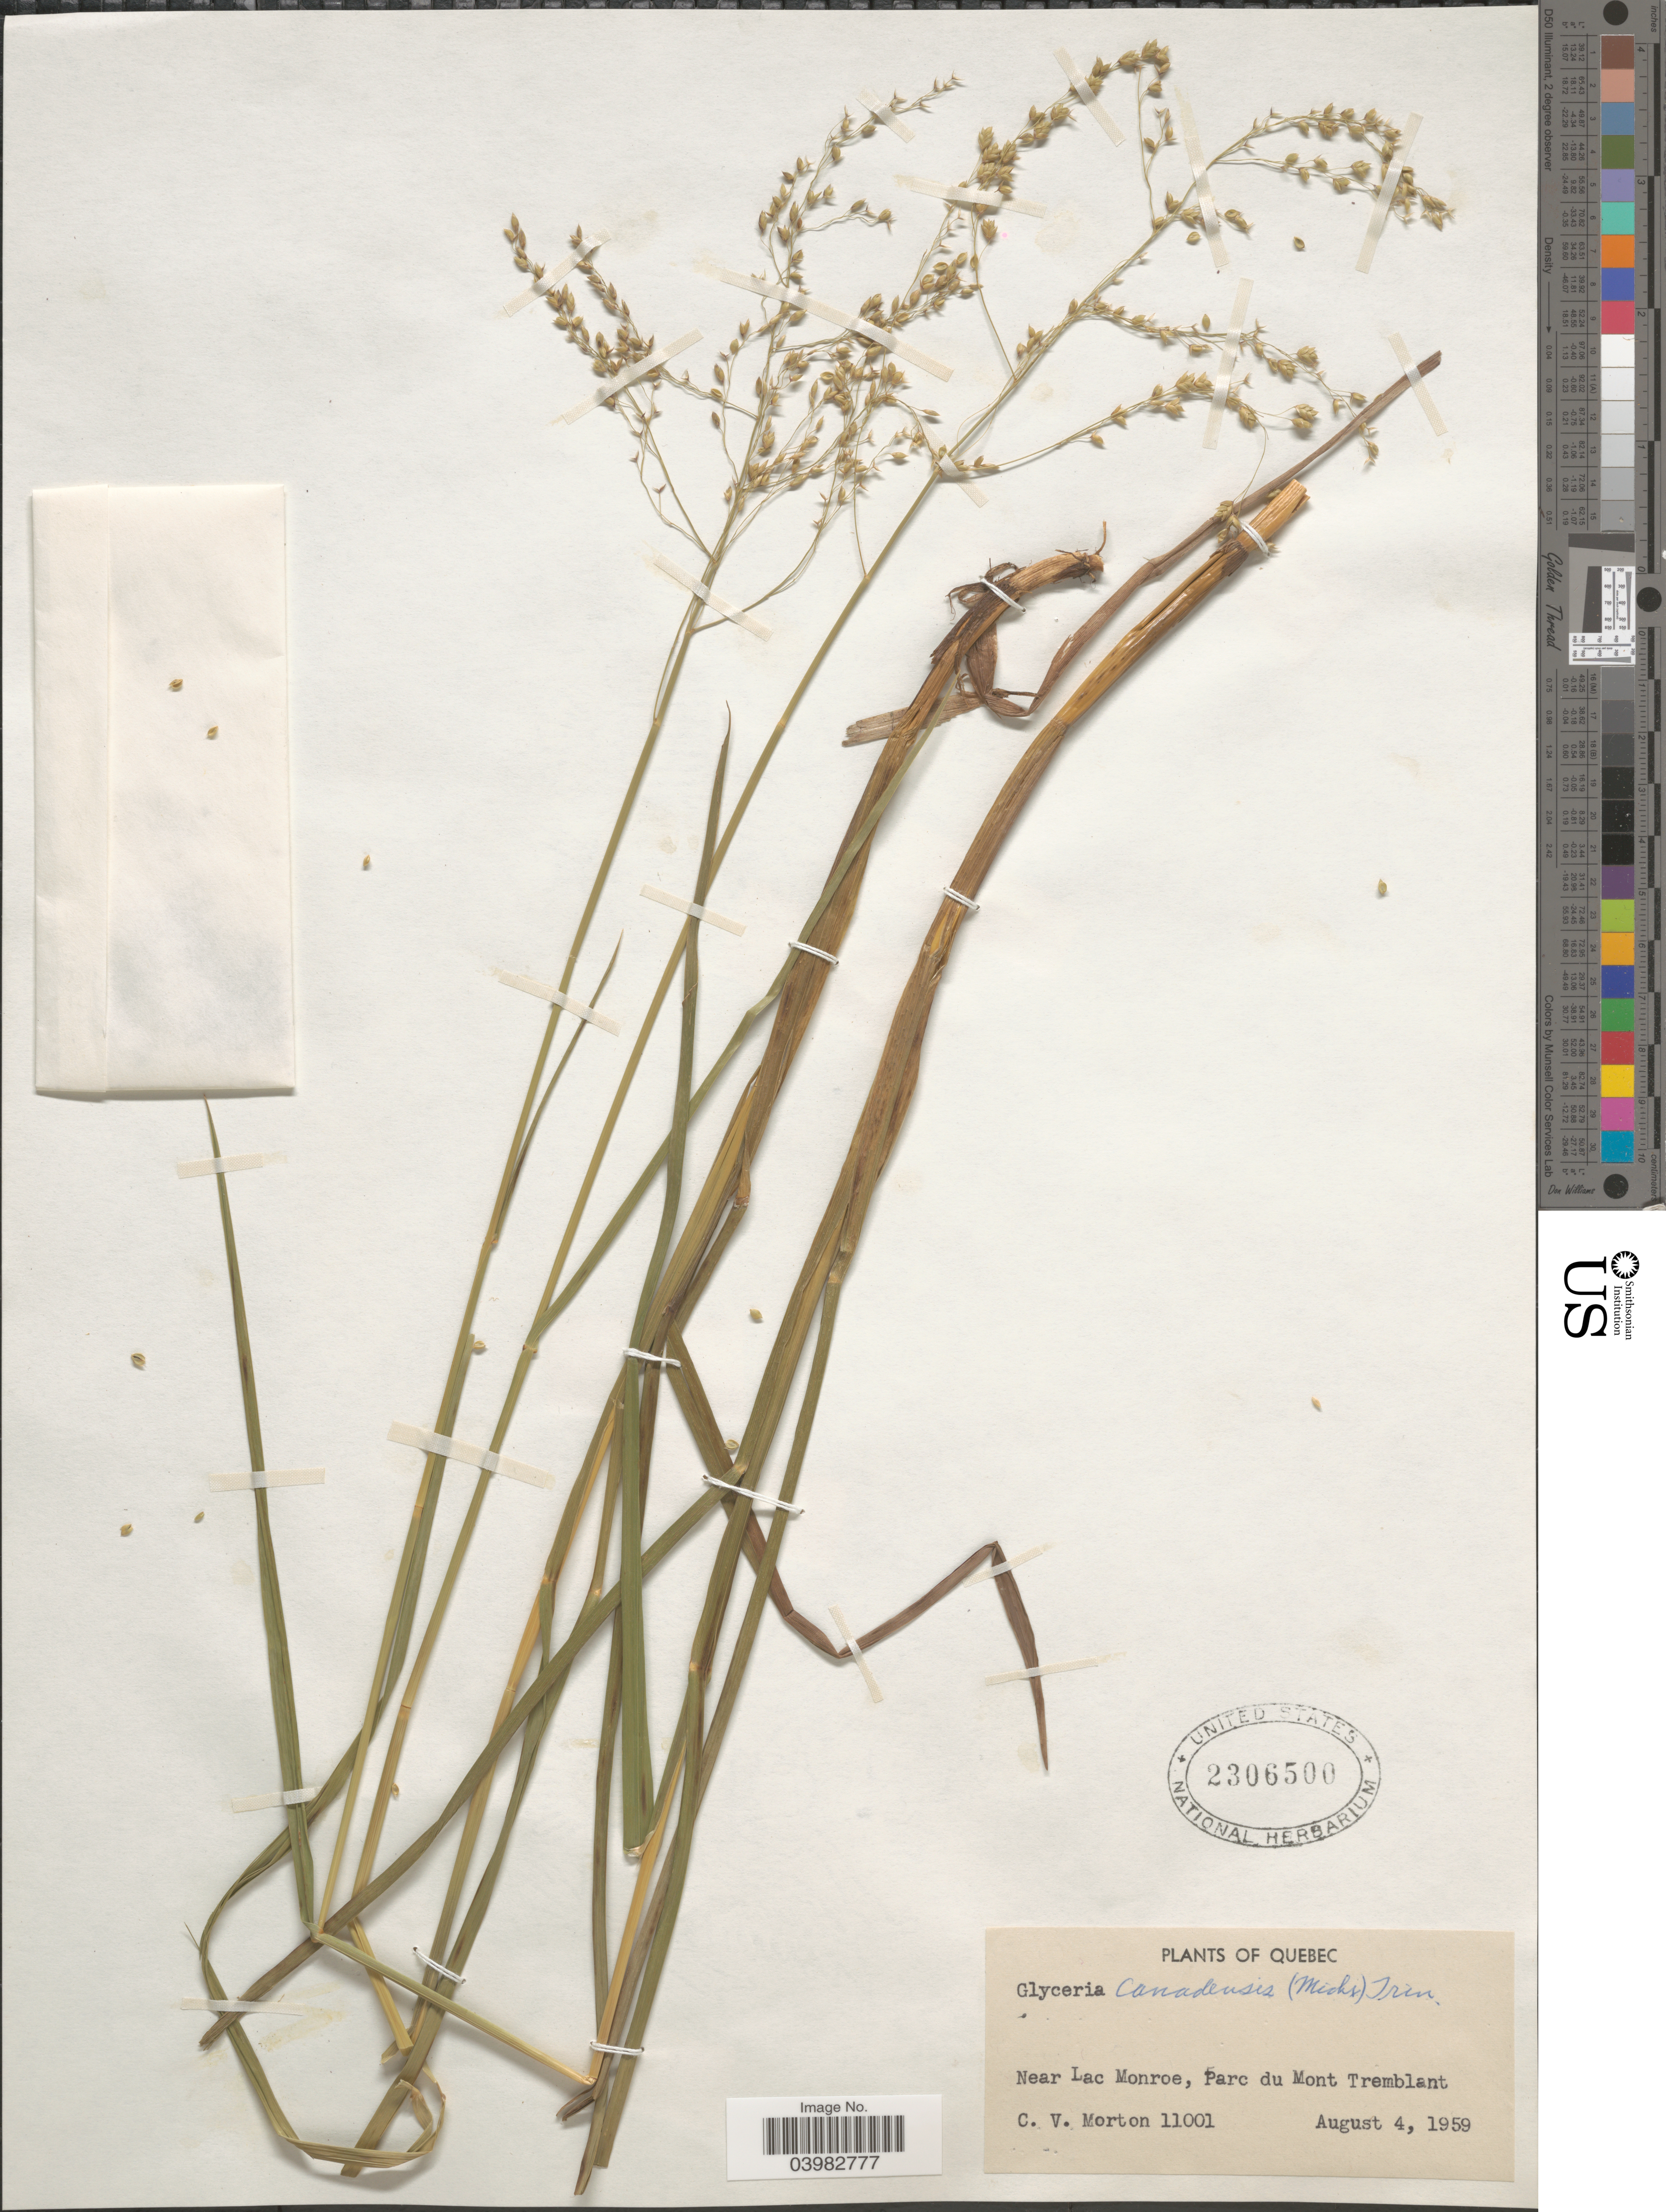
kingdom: Plantae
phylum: Tracheophyta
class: Liliopsida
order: Poales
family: Poaceae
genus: Glyceria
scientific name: Glyceria canadensis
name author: (Michx.) Trin.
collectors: C. V. Morton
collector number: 11001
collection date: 1959-08-04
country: Canada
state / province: Quebec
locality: Near Lac Monroe, Parc du Mont Tremblant.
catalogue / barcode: US 2306500